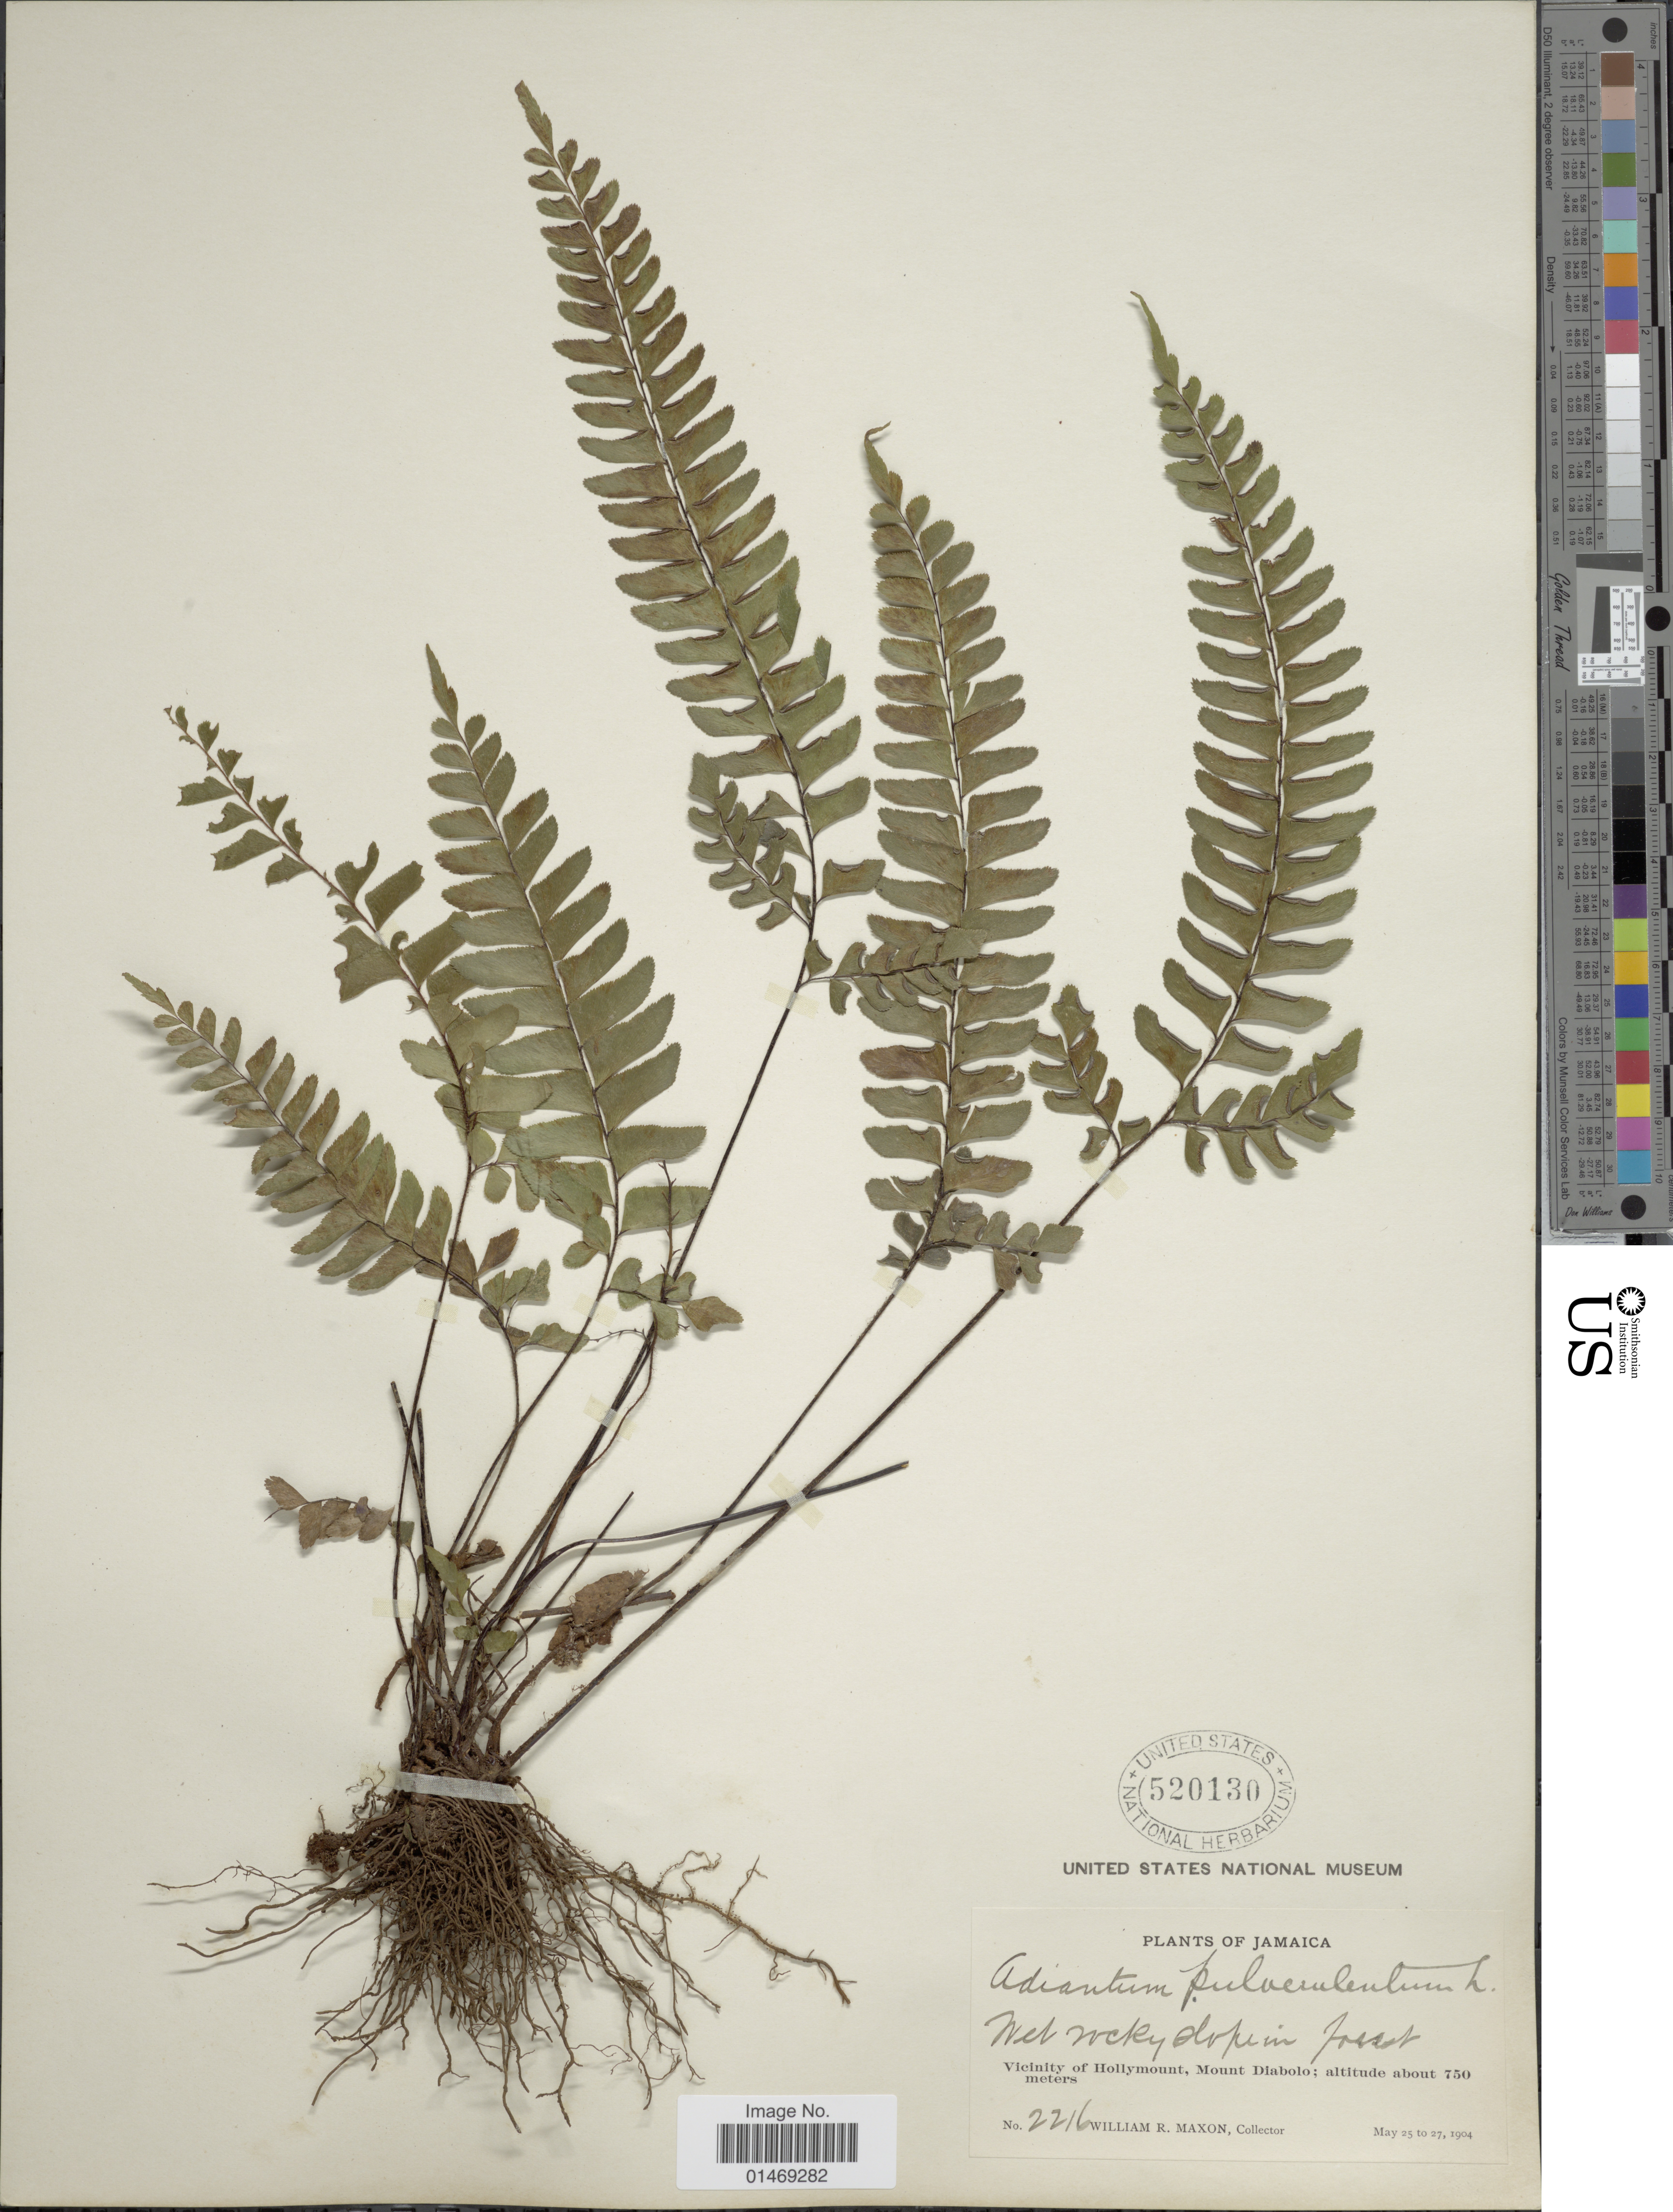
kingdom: Plantae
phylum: Tracheophyta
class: Polypodiopsida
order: Polypodiales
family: Pteridaceae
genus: Adiantum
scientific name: Adiantum pulverulentum var. caudatum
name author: Jenman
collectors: W. R. Maxon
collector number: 2216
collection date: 1904-05-25/1904-05-27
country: Jamaica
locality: Vicinity of hollymount, Mount Diabolo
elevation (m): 750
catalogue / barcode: US 520130